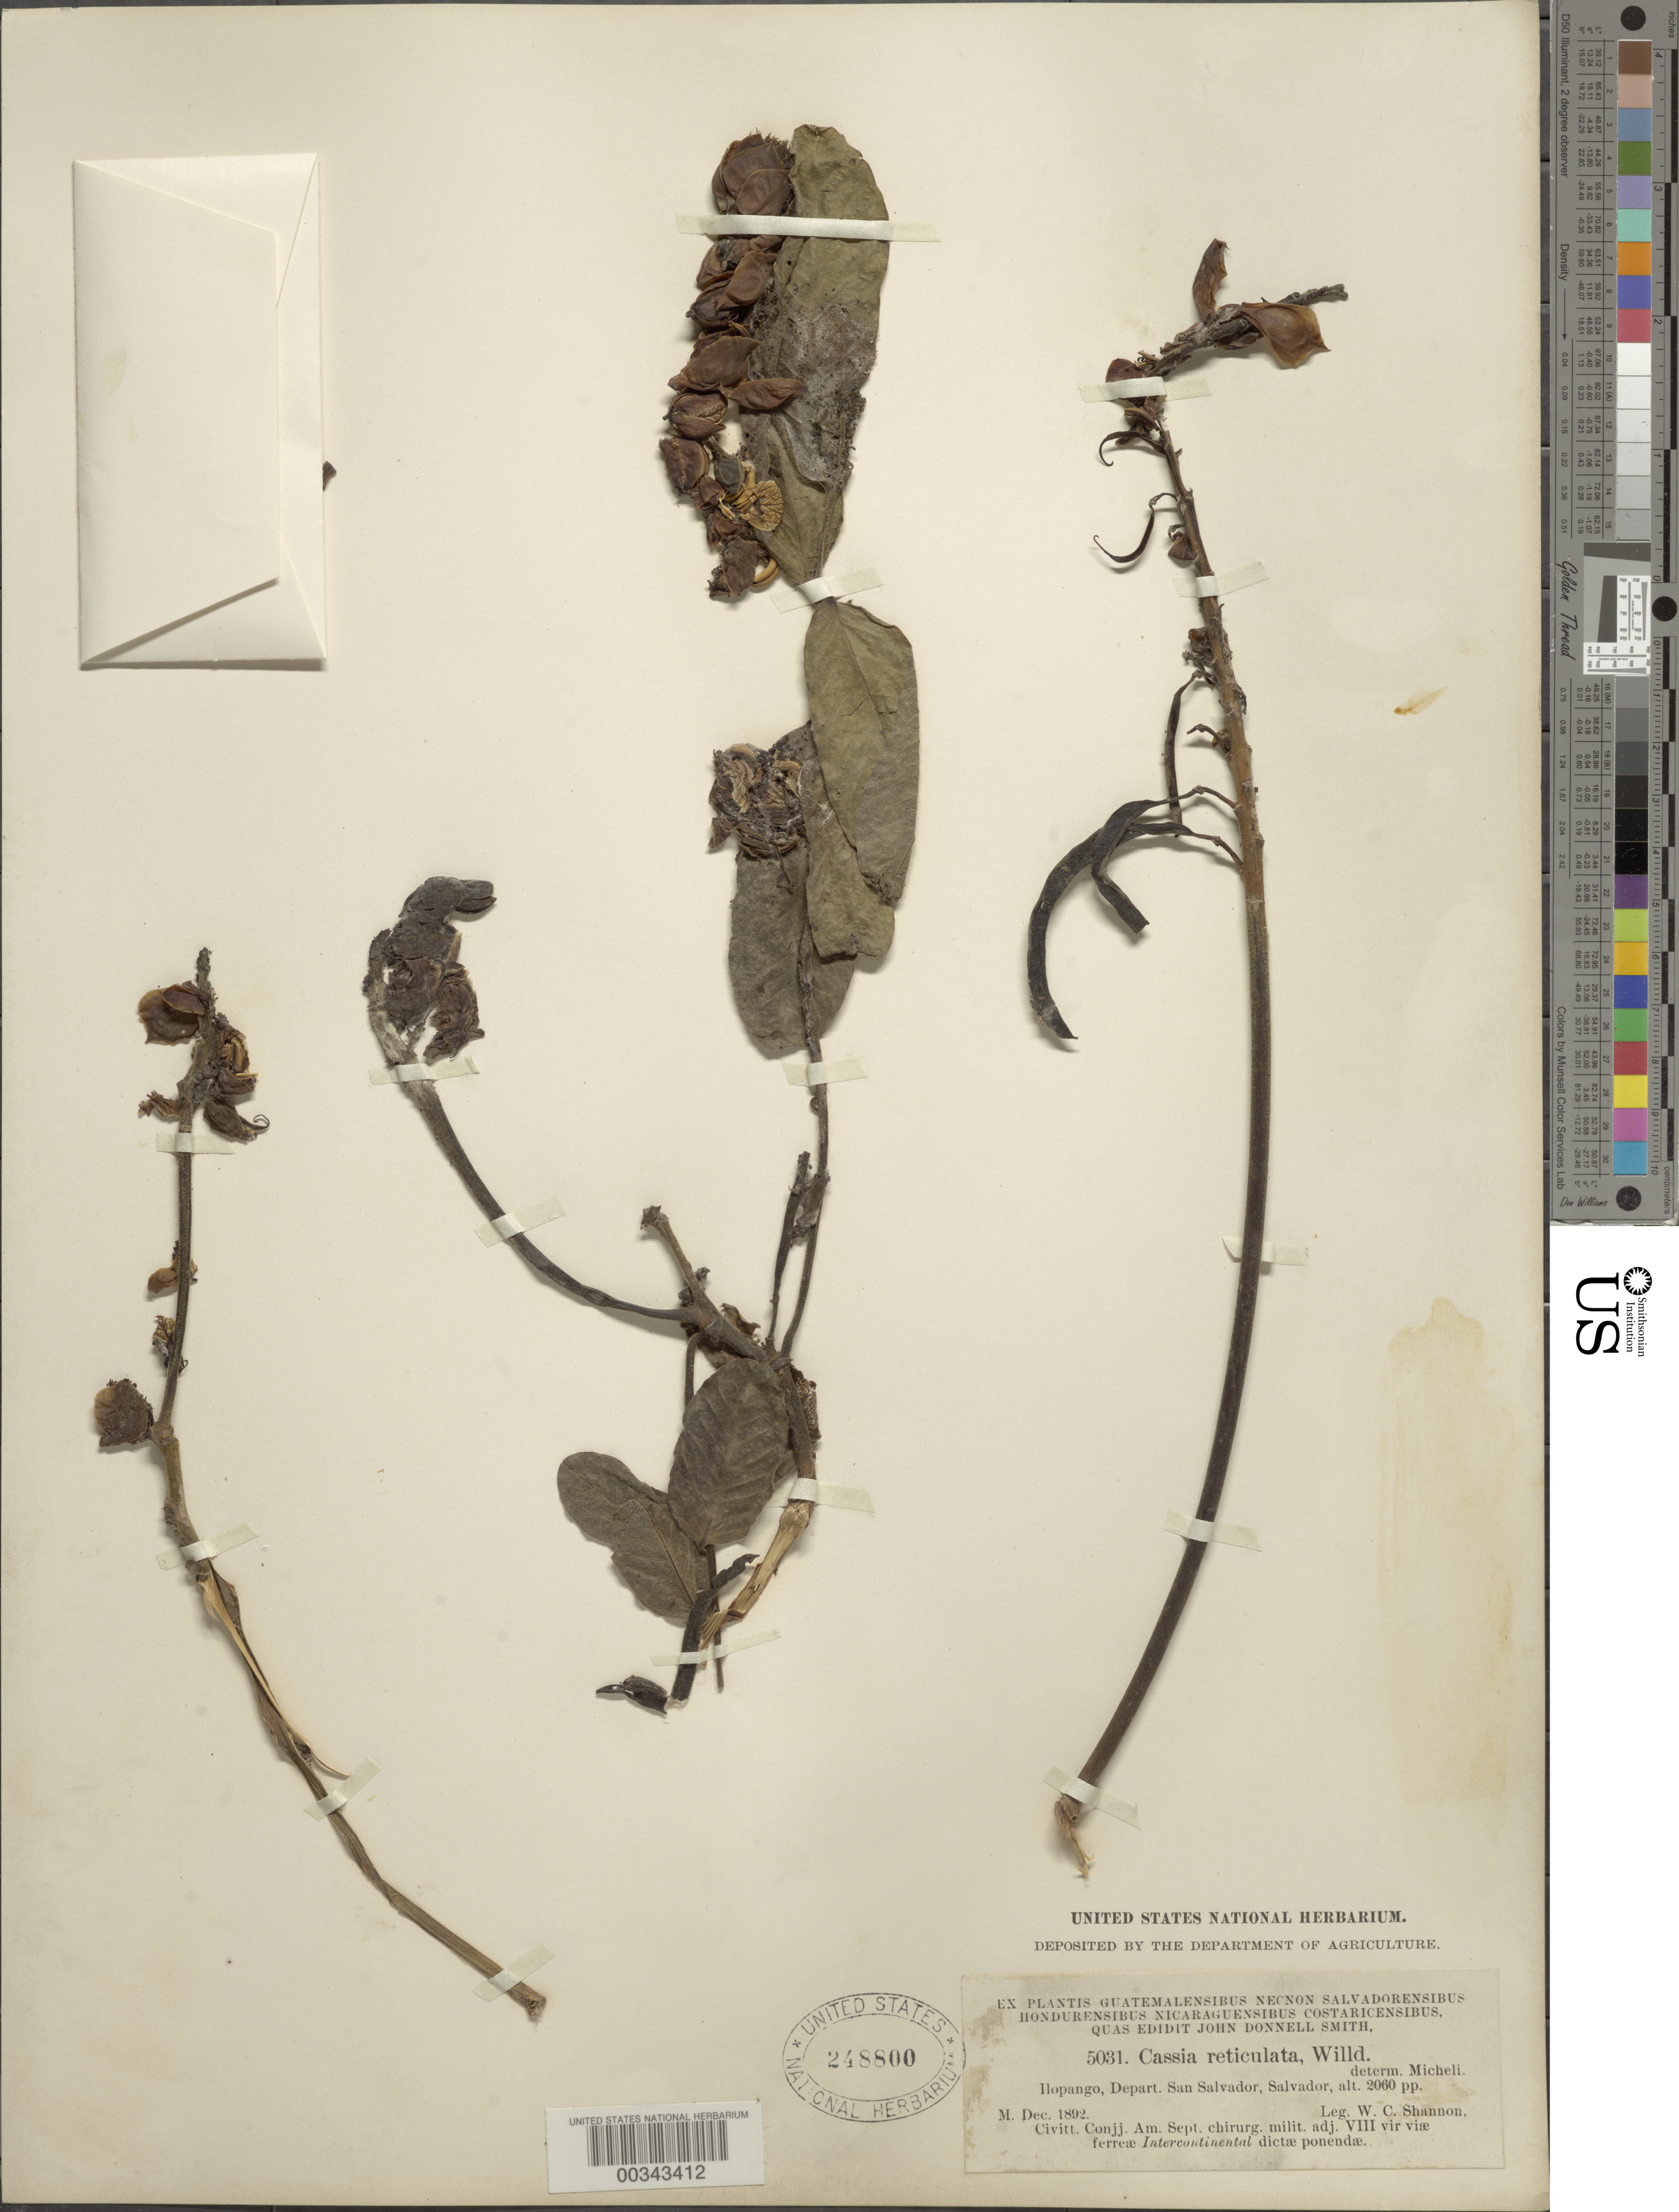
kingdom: Plantae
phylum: Tracheophyta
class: Magnoliopsida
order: Fabales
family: Fabaceae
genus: Senna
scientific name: Senna reticulata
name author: (Willd.) H.S. Irwin & Barneby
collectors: W. C. Shannon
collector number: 5031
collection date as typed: Dec 1892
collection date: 1892-12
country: El Salvador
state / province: San Salvador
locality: Ilopango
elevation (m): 628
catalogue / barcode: US 248800